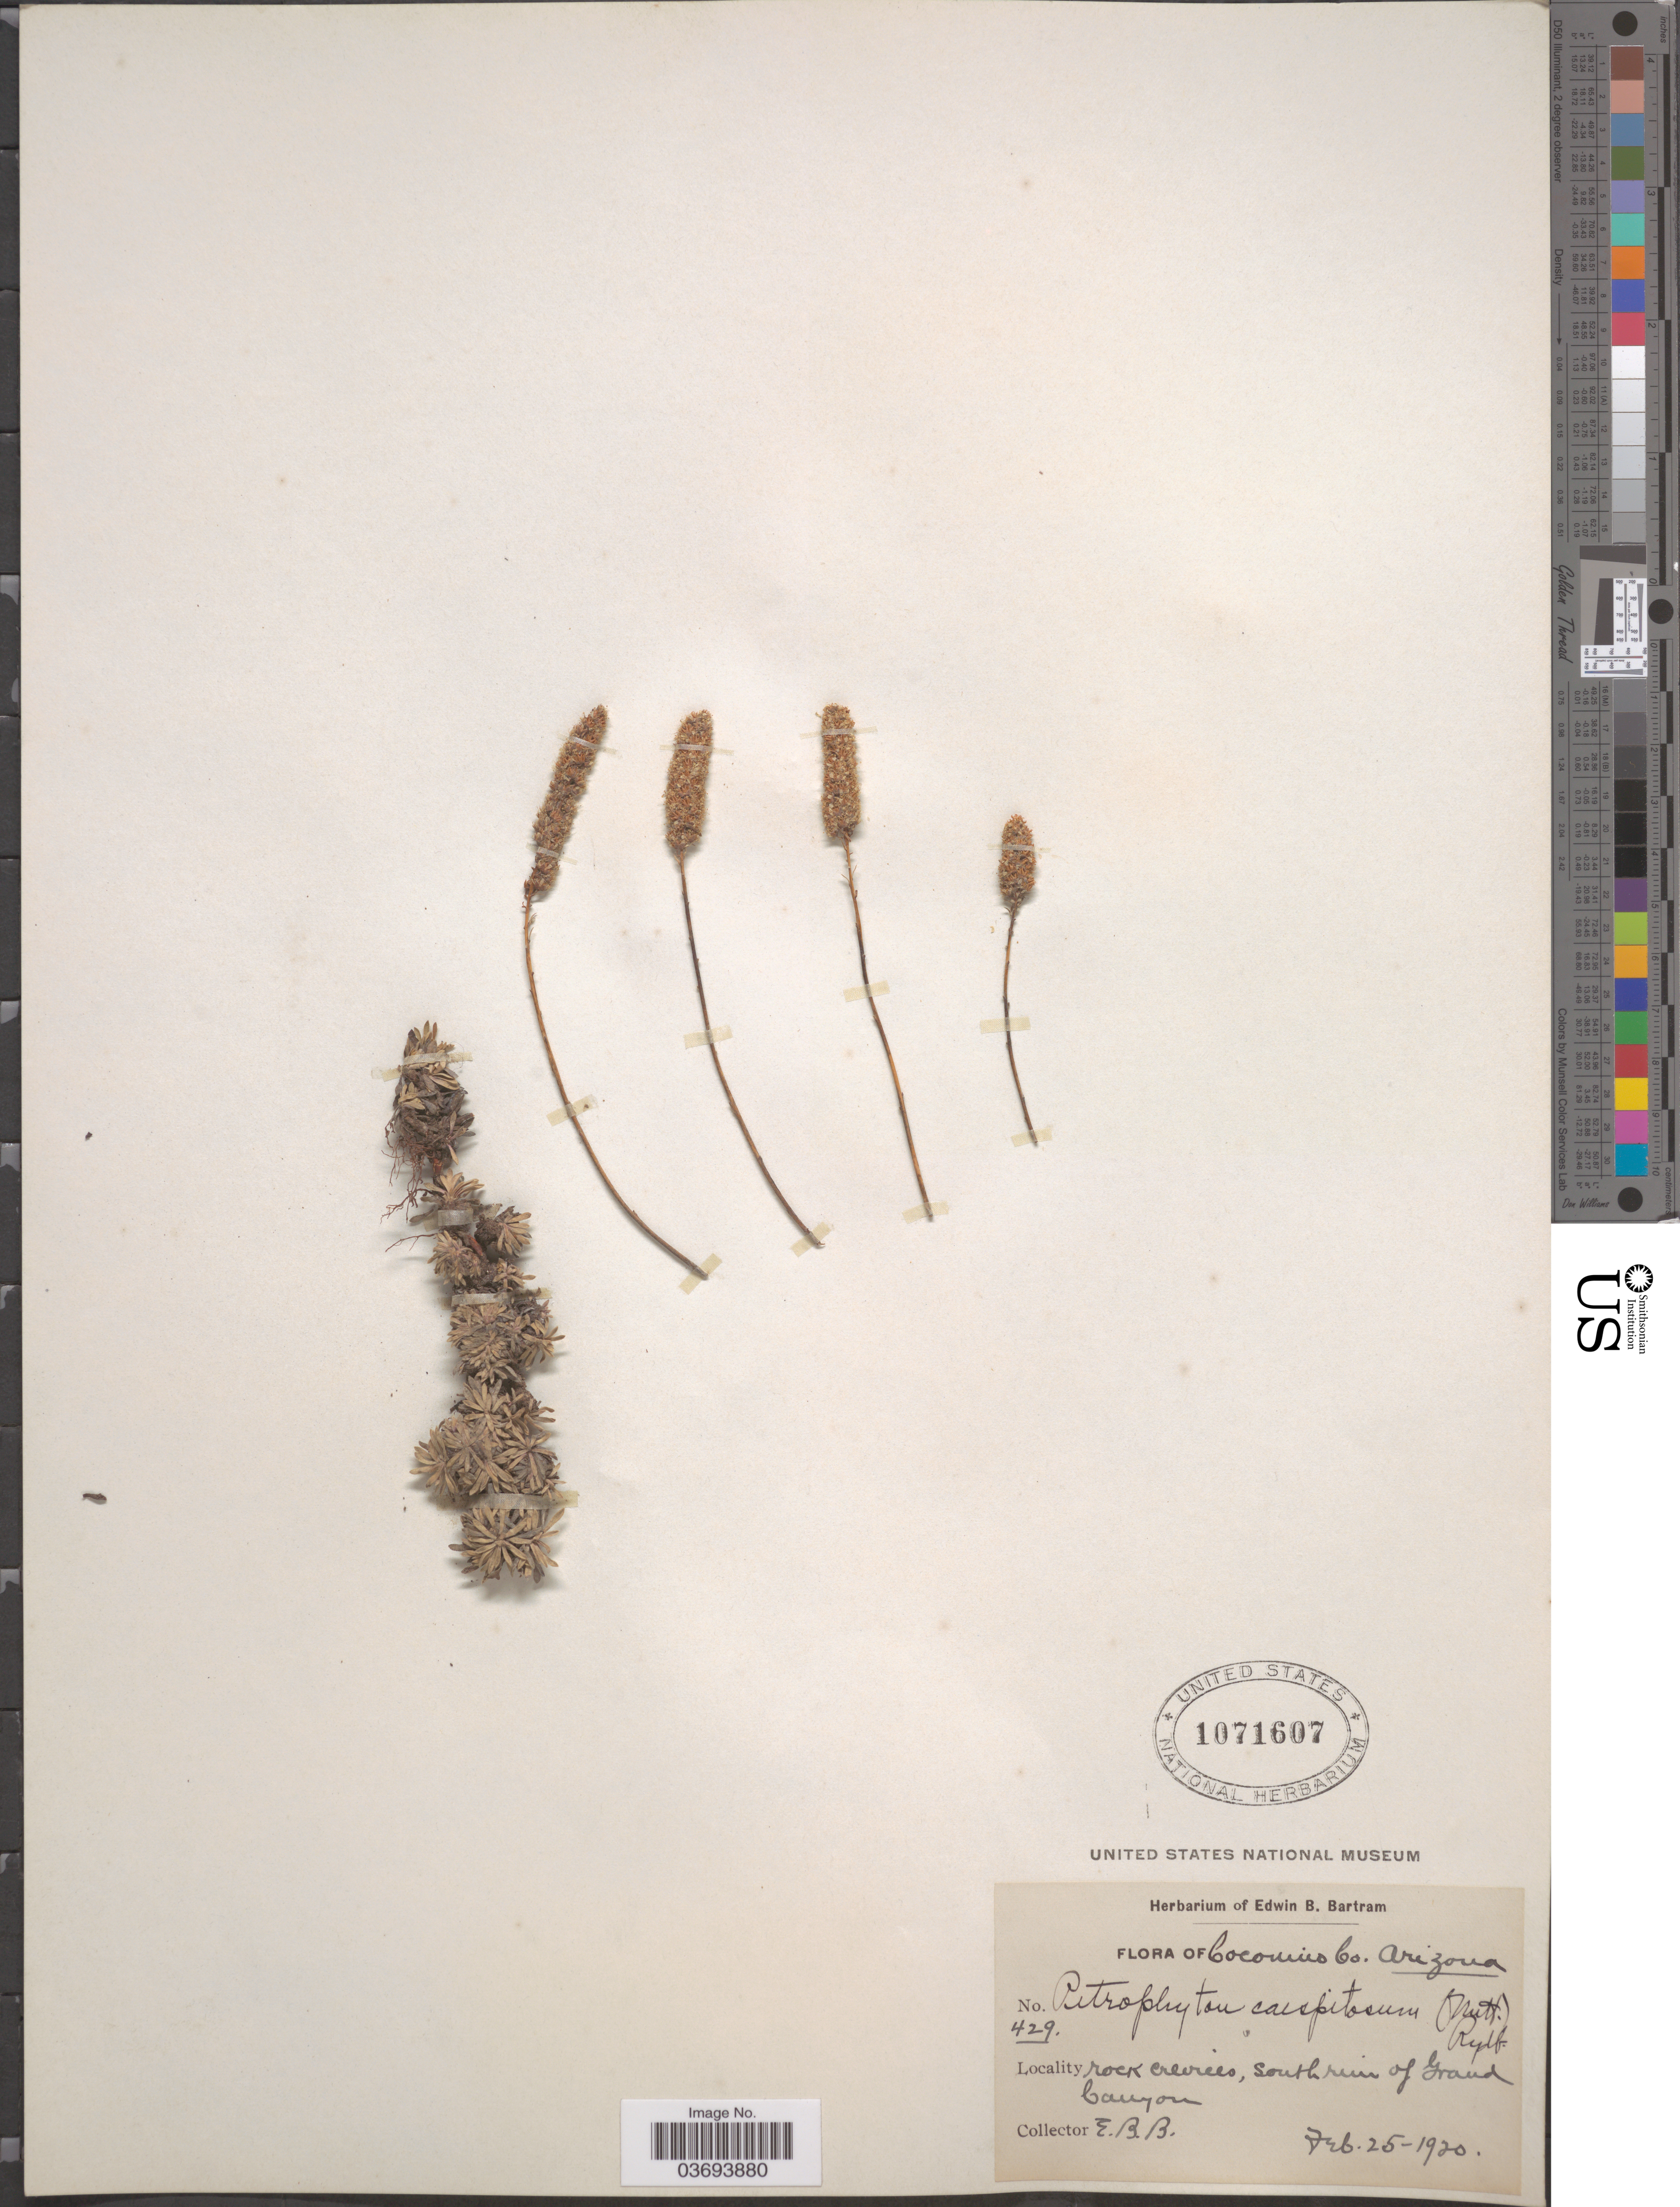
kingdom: Plantae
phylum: Tracheophyta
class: Magnoliopsida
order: Rosales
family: Rosaceae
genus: Petrophytum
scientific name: Petrophytum caespitosum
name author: (Nutt.) Rydb.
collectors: E. B. Bartram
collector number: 429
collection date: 1920-02-25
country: United States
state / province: Arizona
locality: Coconino Co. Rock crevies, South run of Grand Canyon.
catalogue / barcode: US 1071607